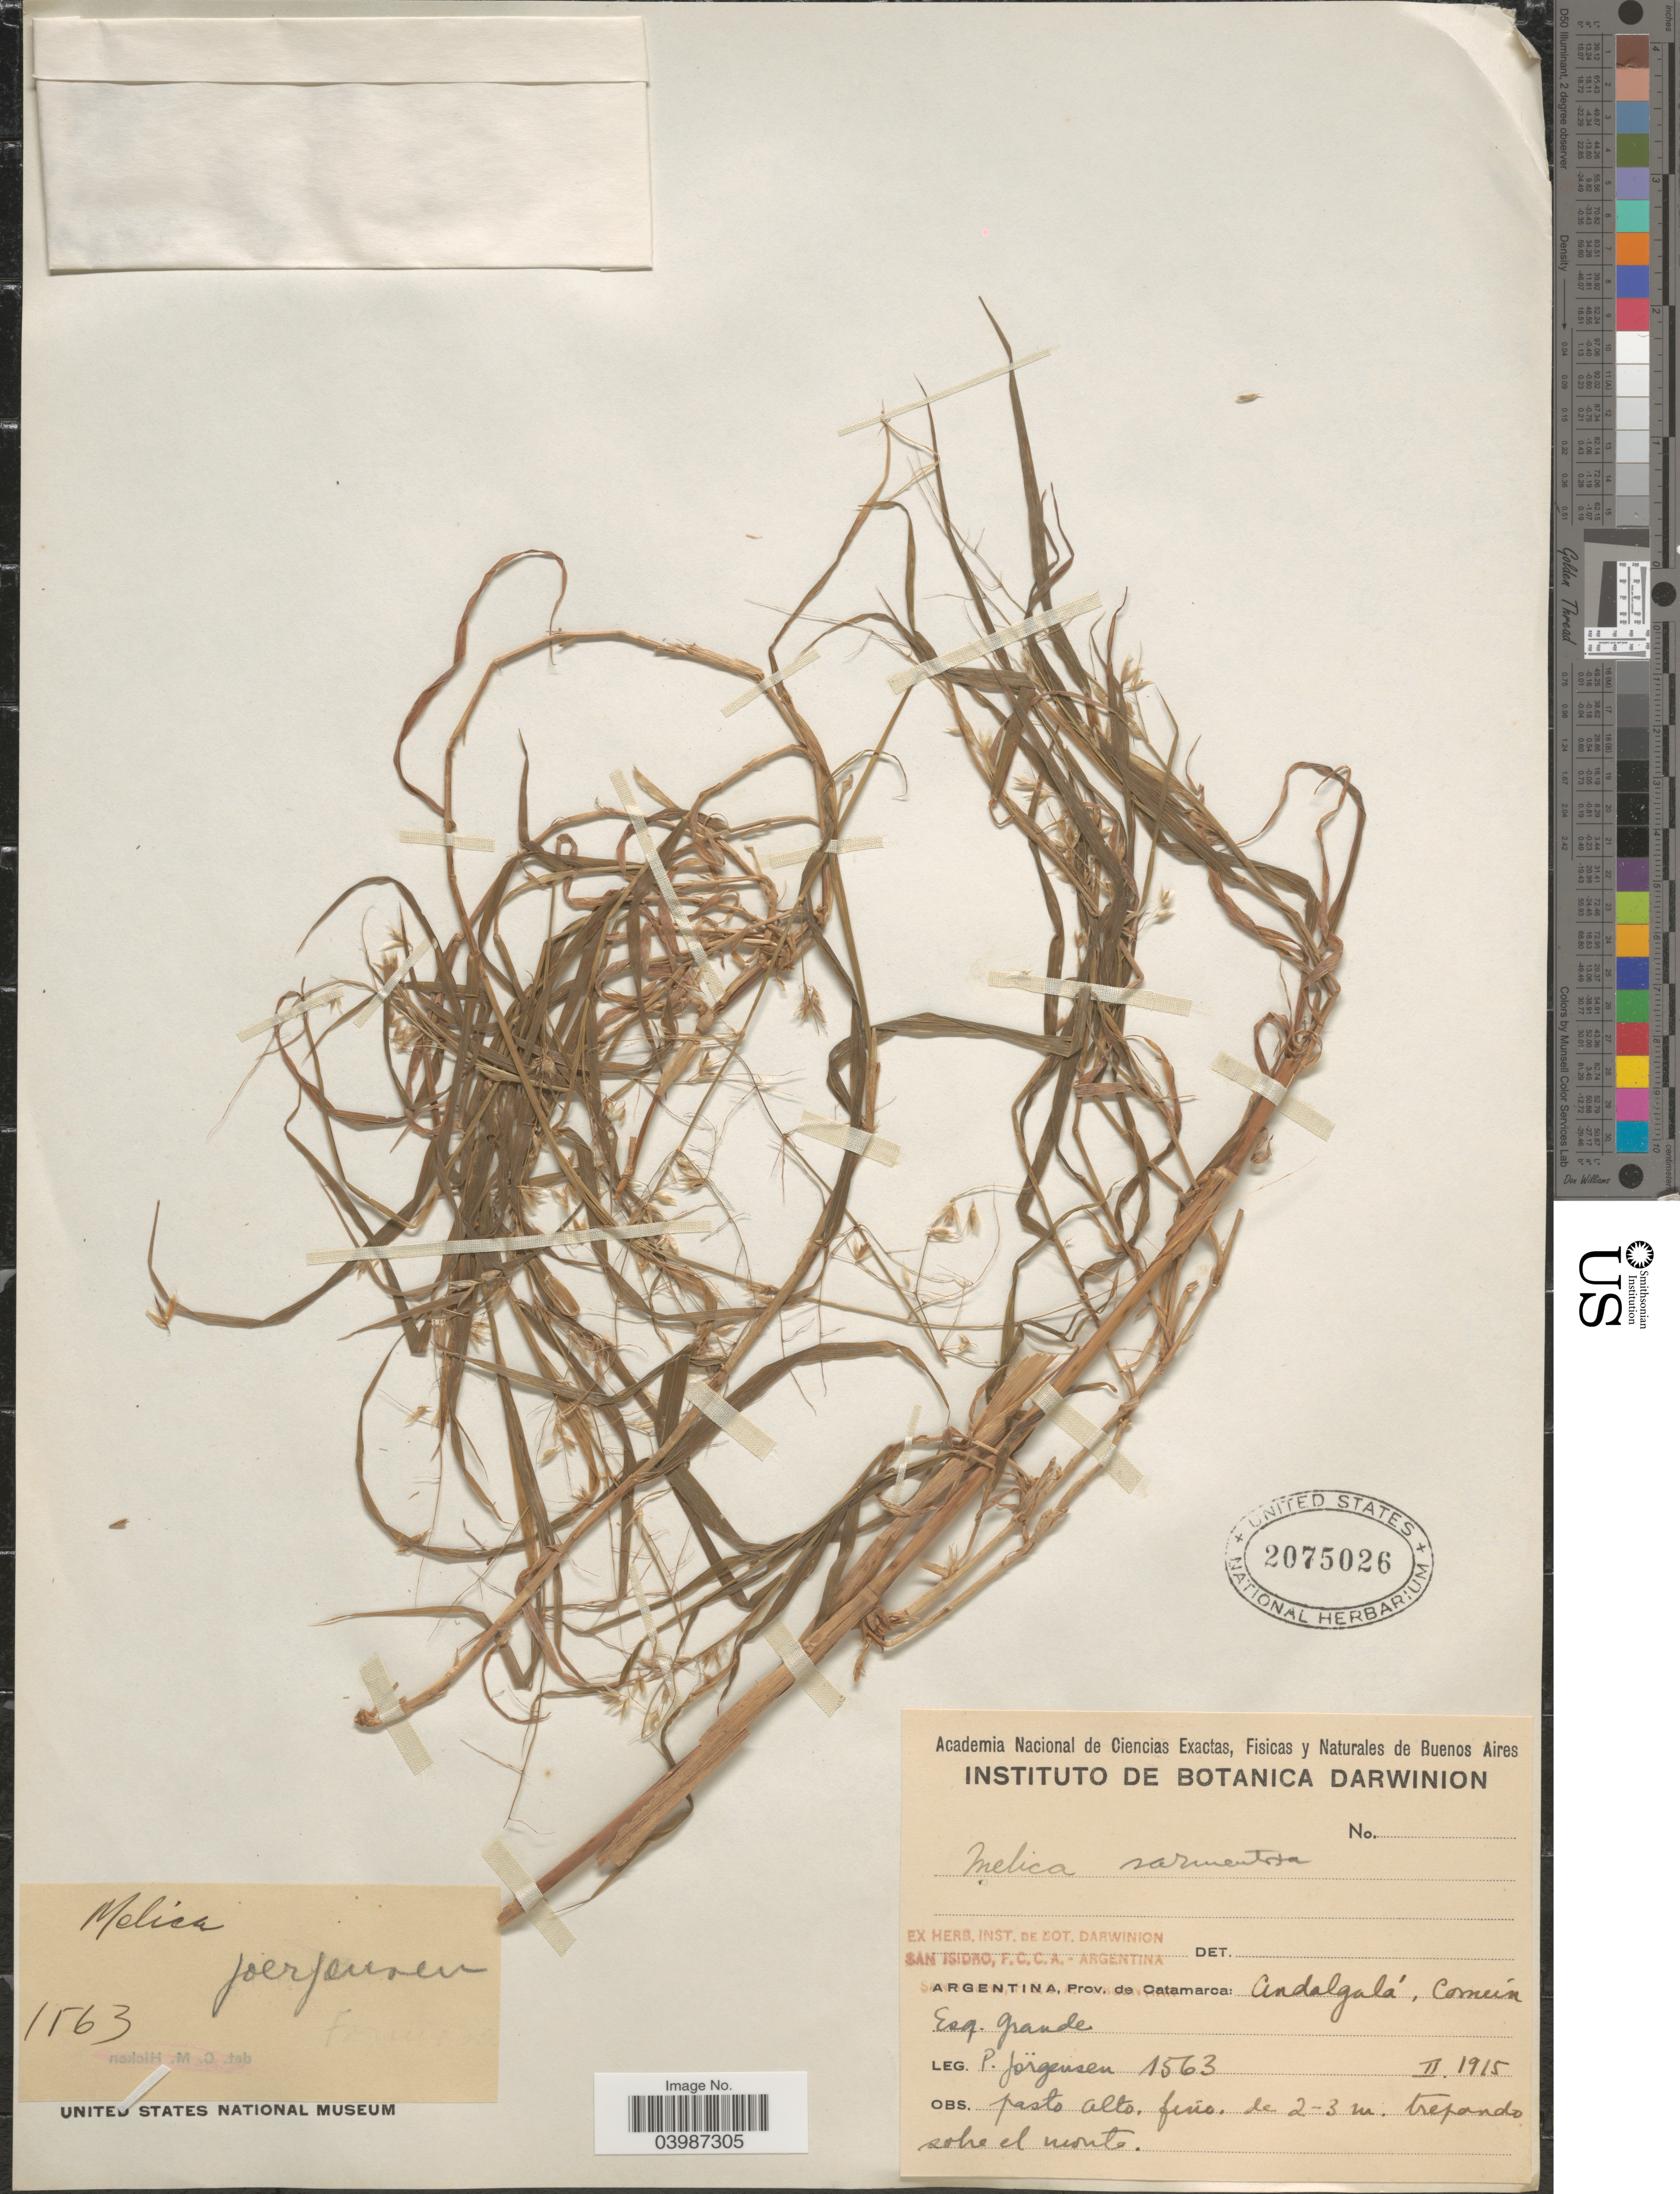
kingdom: Plantae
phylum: Tracheophyta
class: Liliopsida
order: Poales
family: Poaceae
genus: Melica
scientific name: Melica sarmentosa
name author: Nees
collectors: P. Jörgensen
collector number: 1563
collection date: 1915-02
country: Argentina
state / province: Catamarca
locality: Andalgalá, Común Esq. Grande. Trepando sohe el monte.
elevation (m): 2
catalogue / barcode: US 2075026